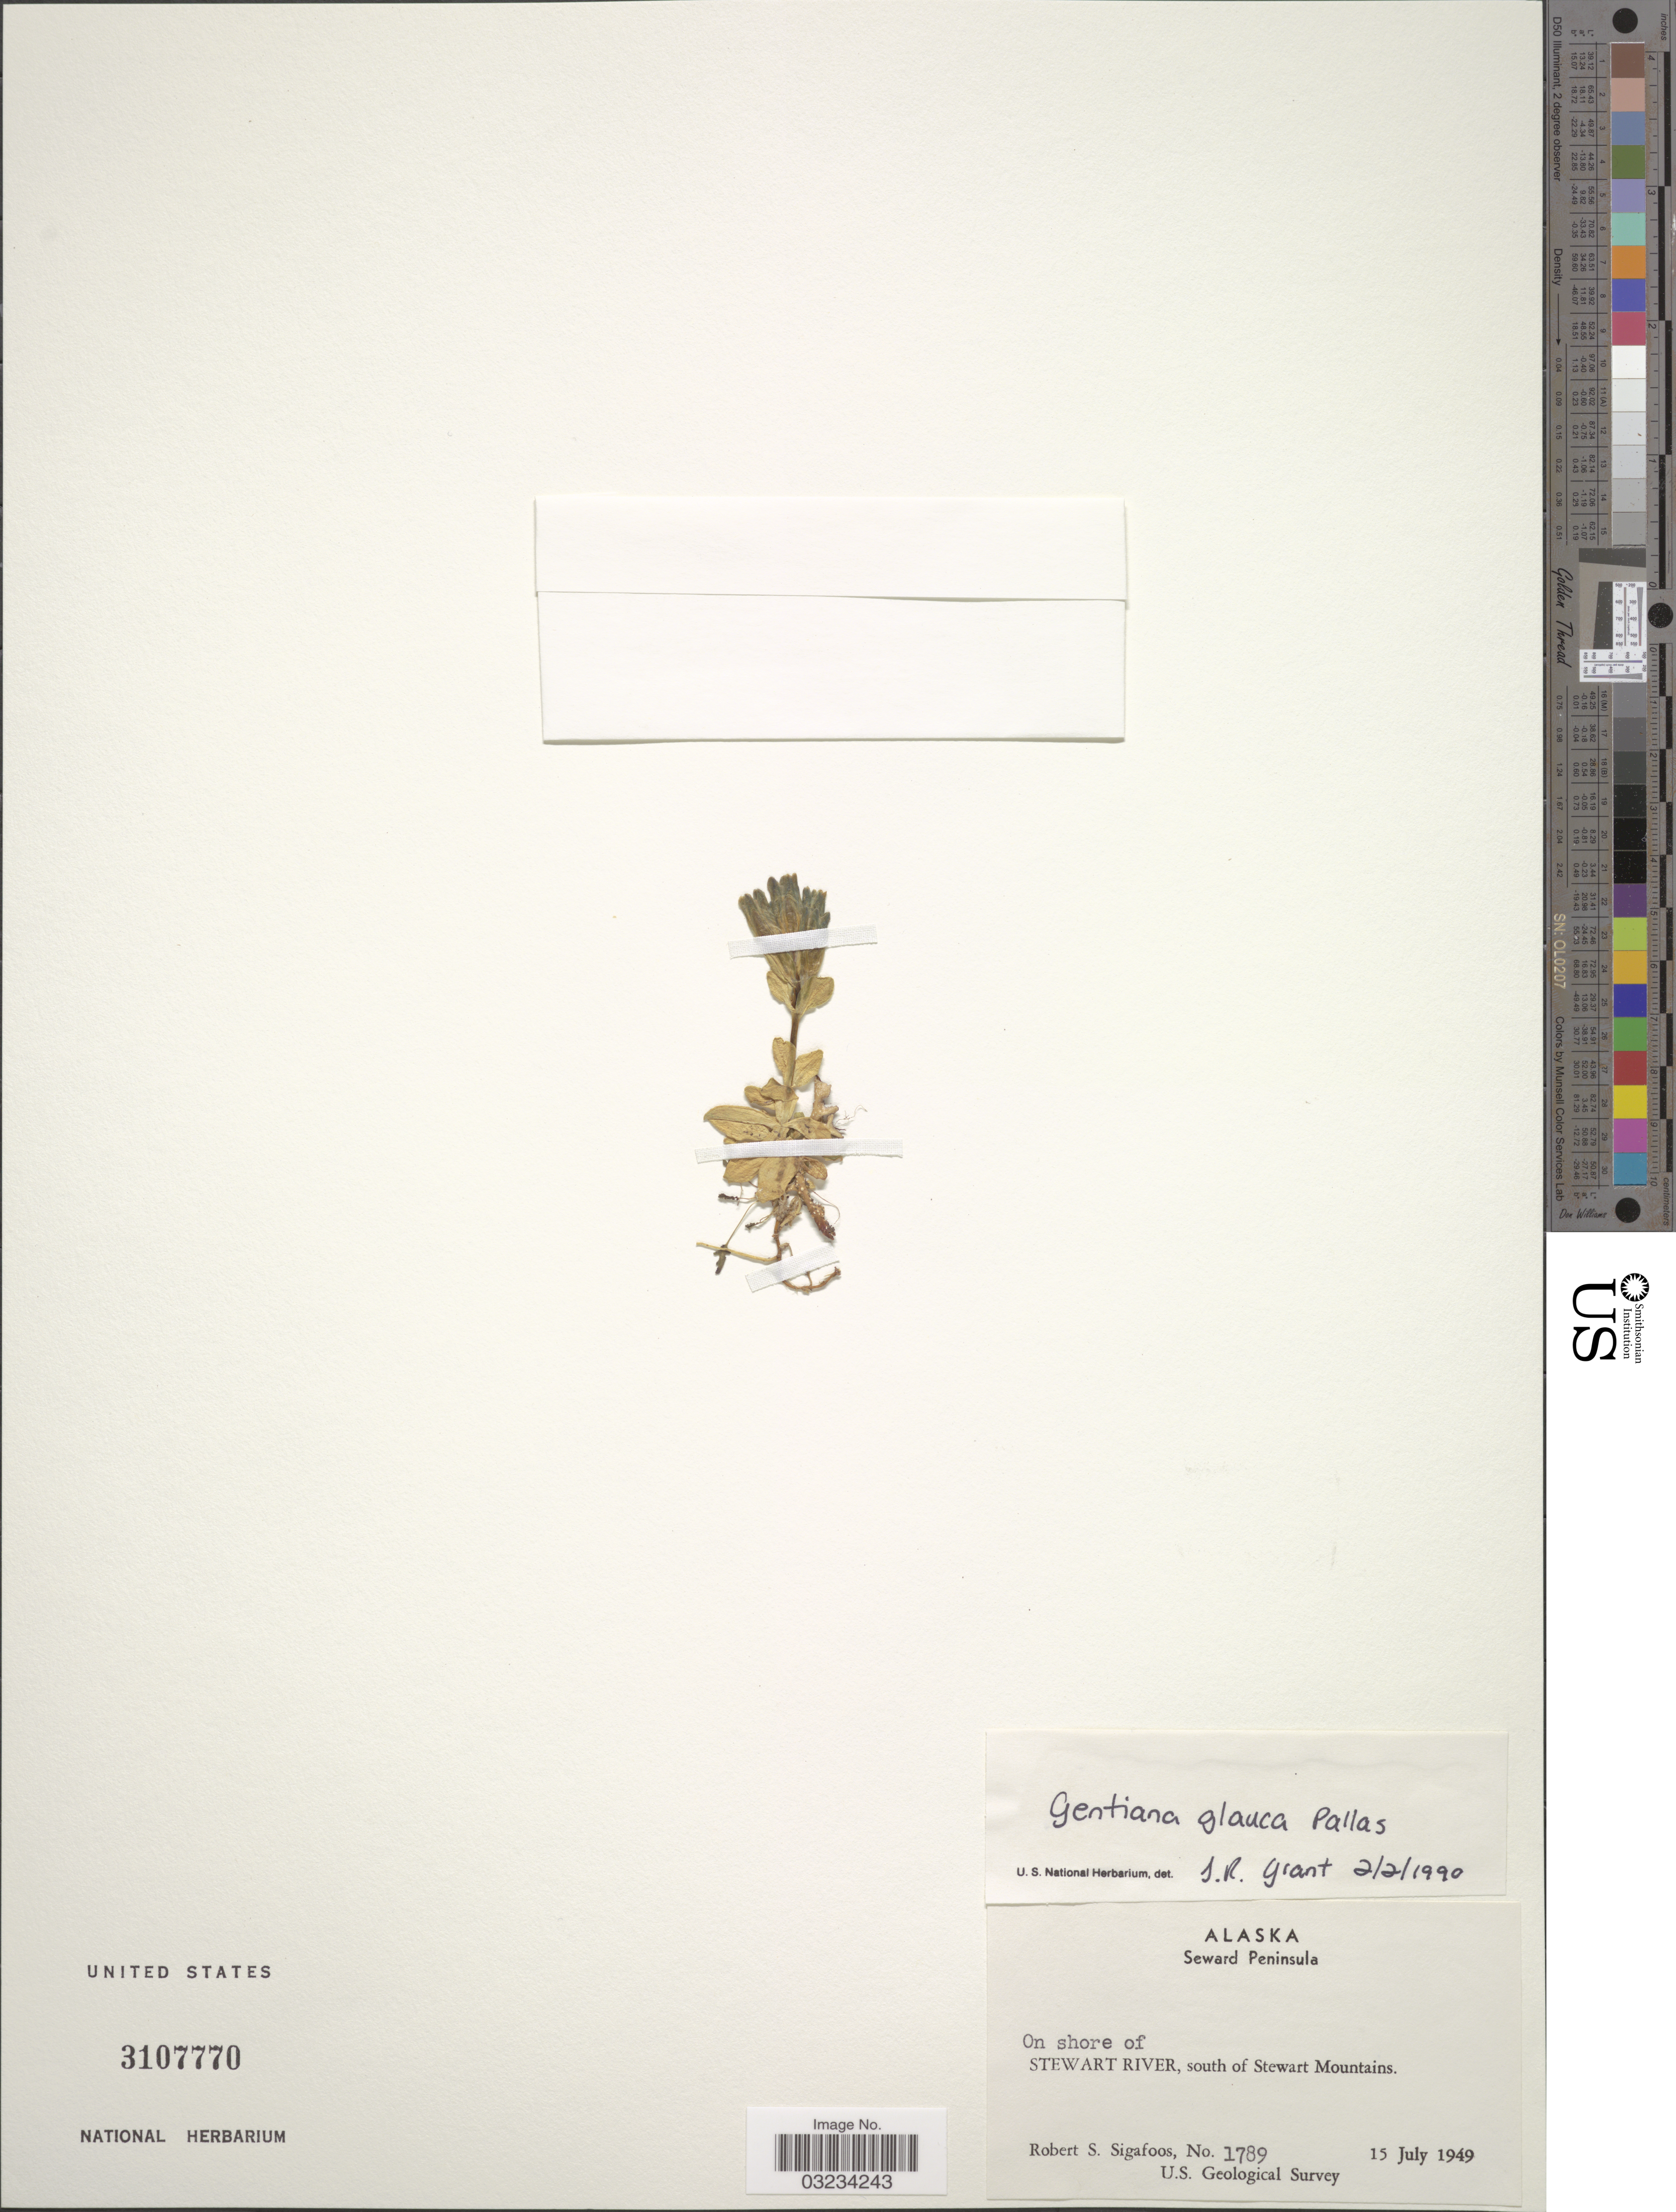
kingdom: Plantae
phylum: Tracheophyta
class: Magnoliopsida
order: Gentianales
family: Gentianaceae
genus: Gentiana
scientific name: Gentiana glauca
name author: Pall.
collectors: R. Sigafoos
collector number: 1789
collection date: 1949-07-15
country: United States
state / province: Alaska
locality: Seward Peninsula, On shore of Stewart River, south of Stewart Mountains.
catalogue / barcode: US 3107770